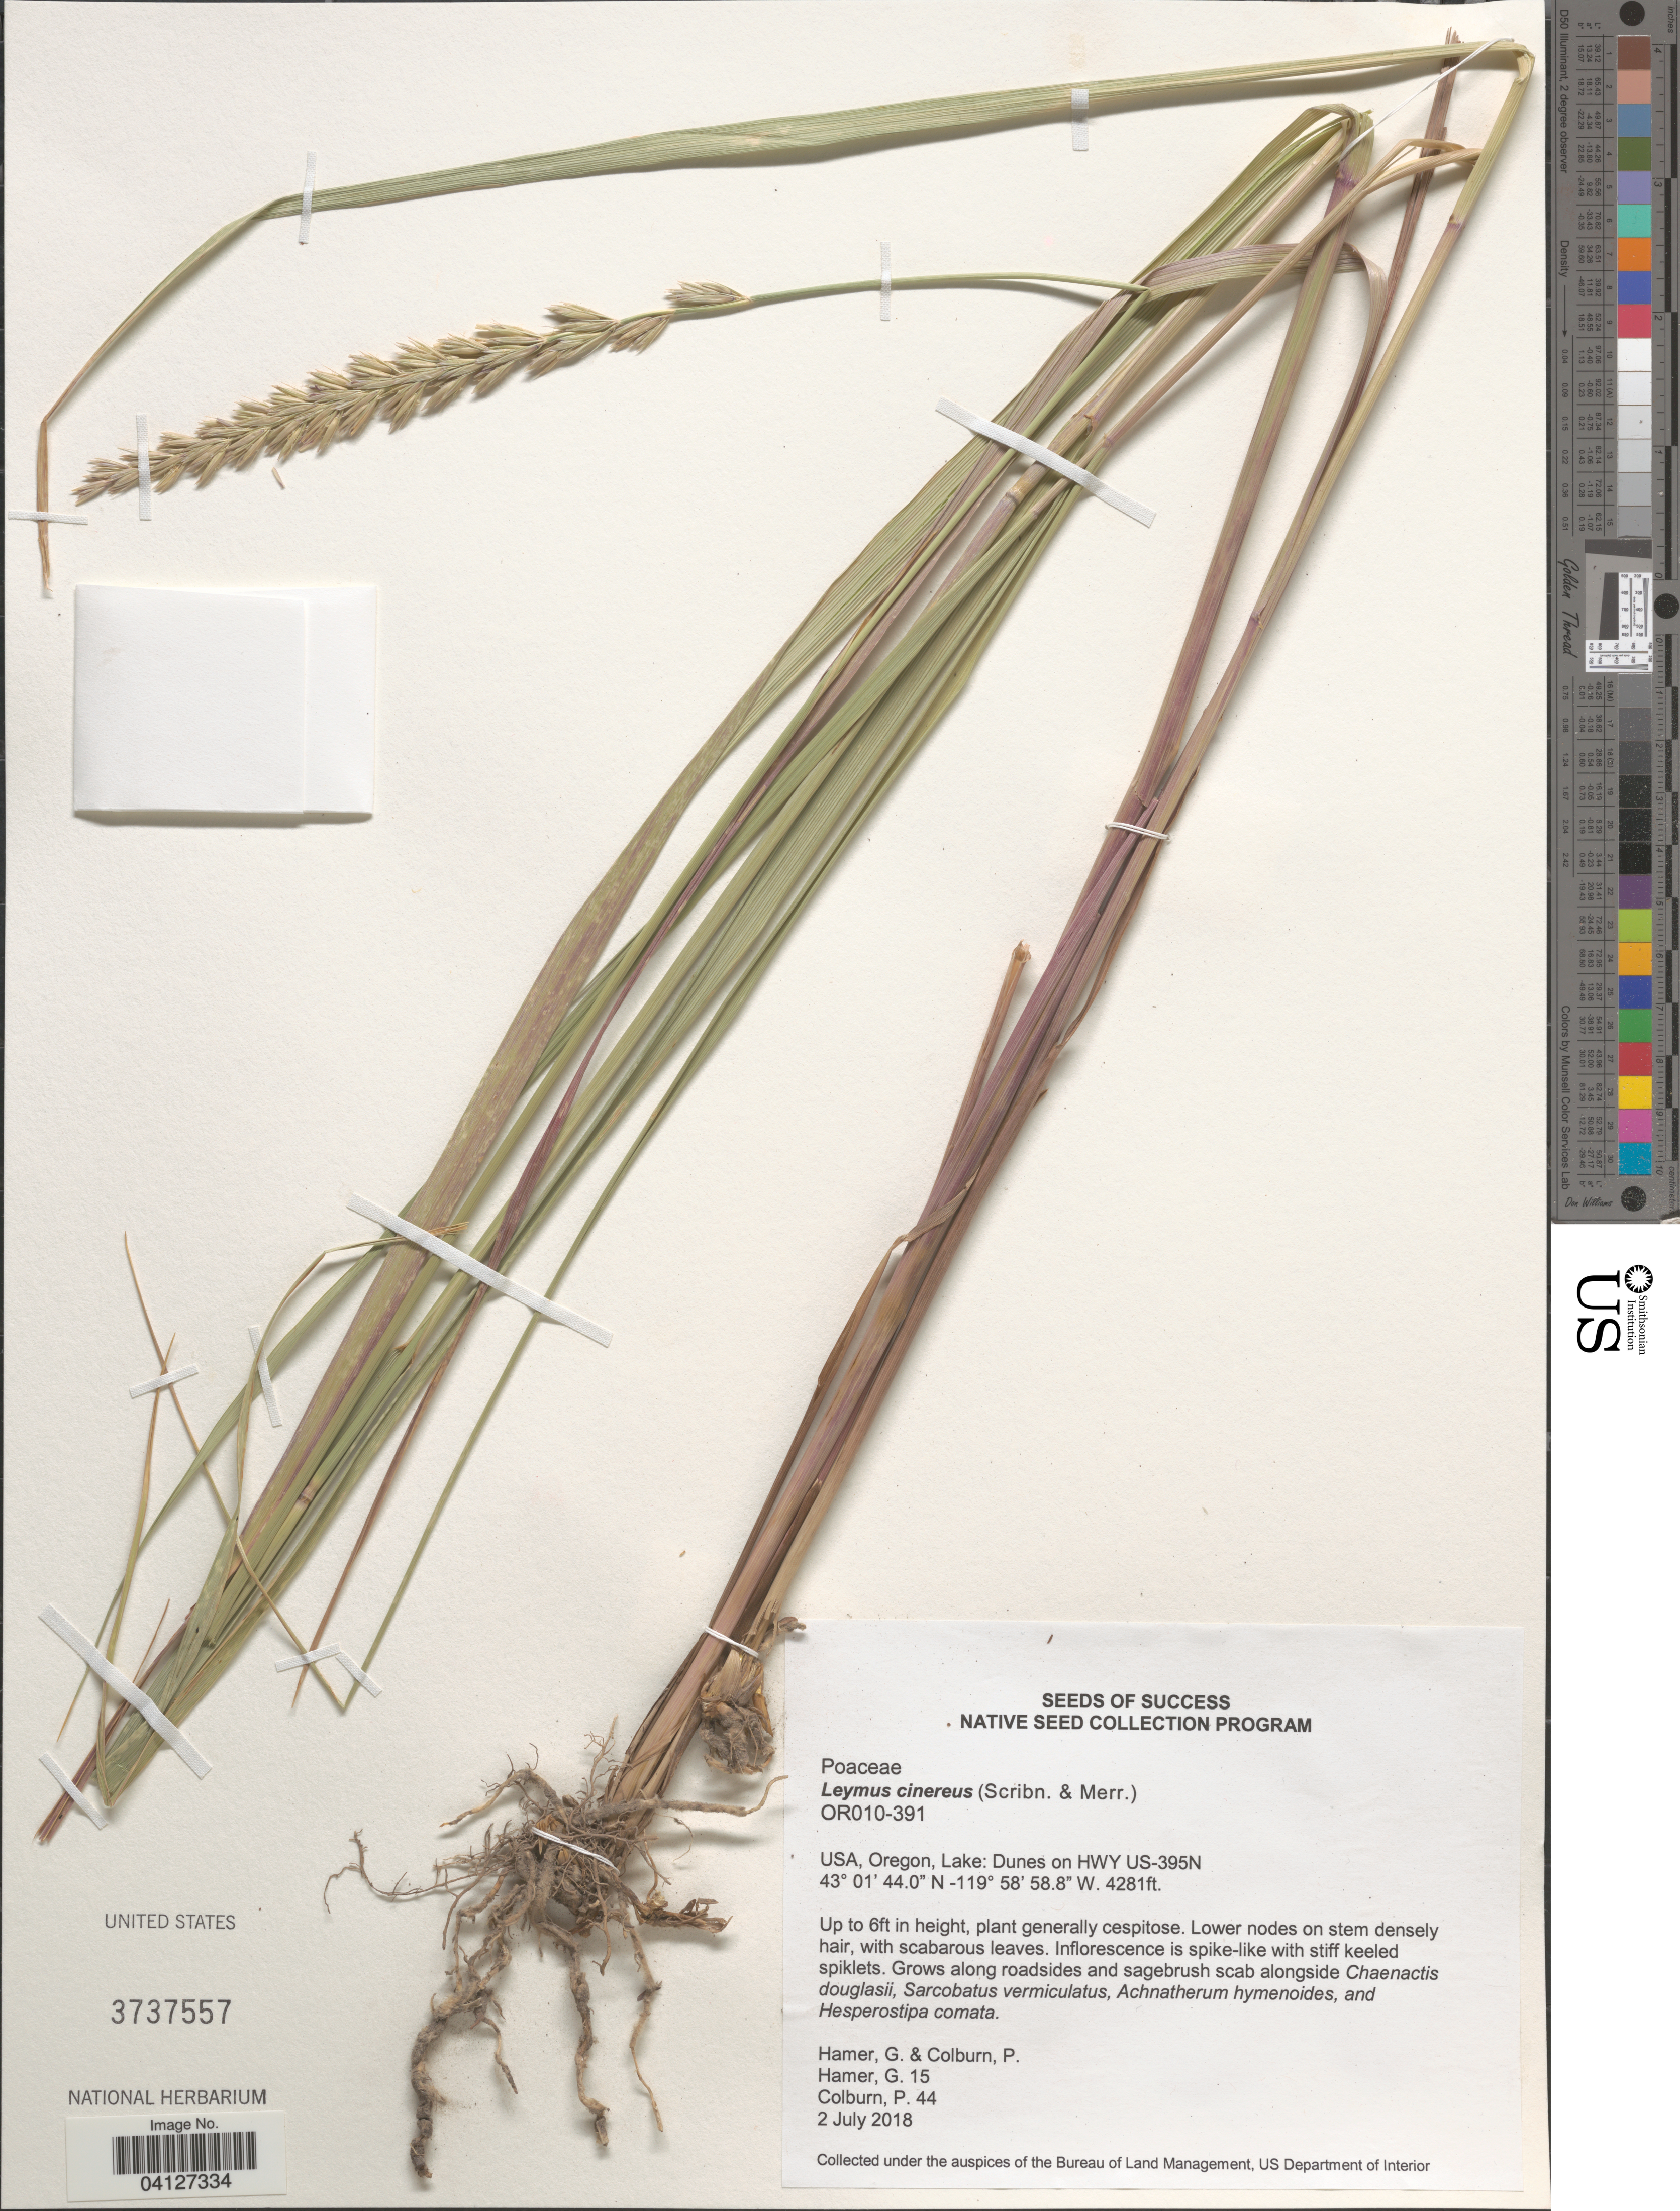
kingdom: Plantae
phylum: Tracheophyta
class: Liliopsida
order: Poales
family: Poaceae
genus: Leymus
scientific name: Leymus cinereus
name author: (Scribn. & Merr.) Á. Löve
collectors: G. Hamer & P. Colburn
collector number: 15/44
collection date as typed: Transcribed d/m/y: 2/7/2018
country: United States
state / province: Oregon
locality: Lake: Dunes on Hwy US-395N.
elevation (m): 1305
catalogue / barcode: US 3737557